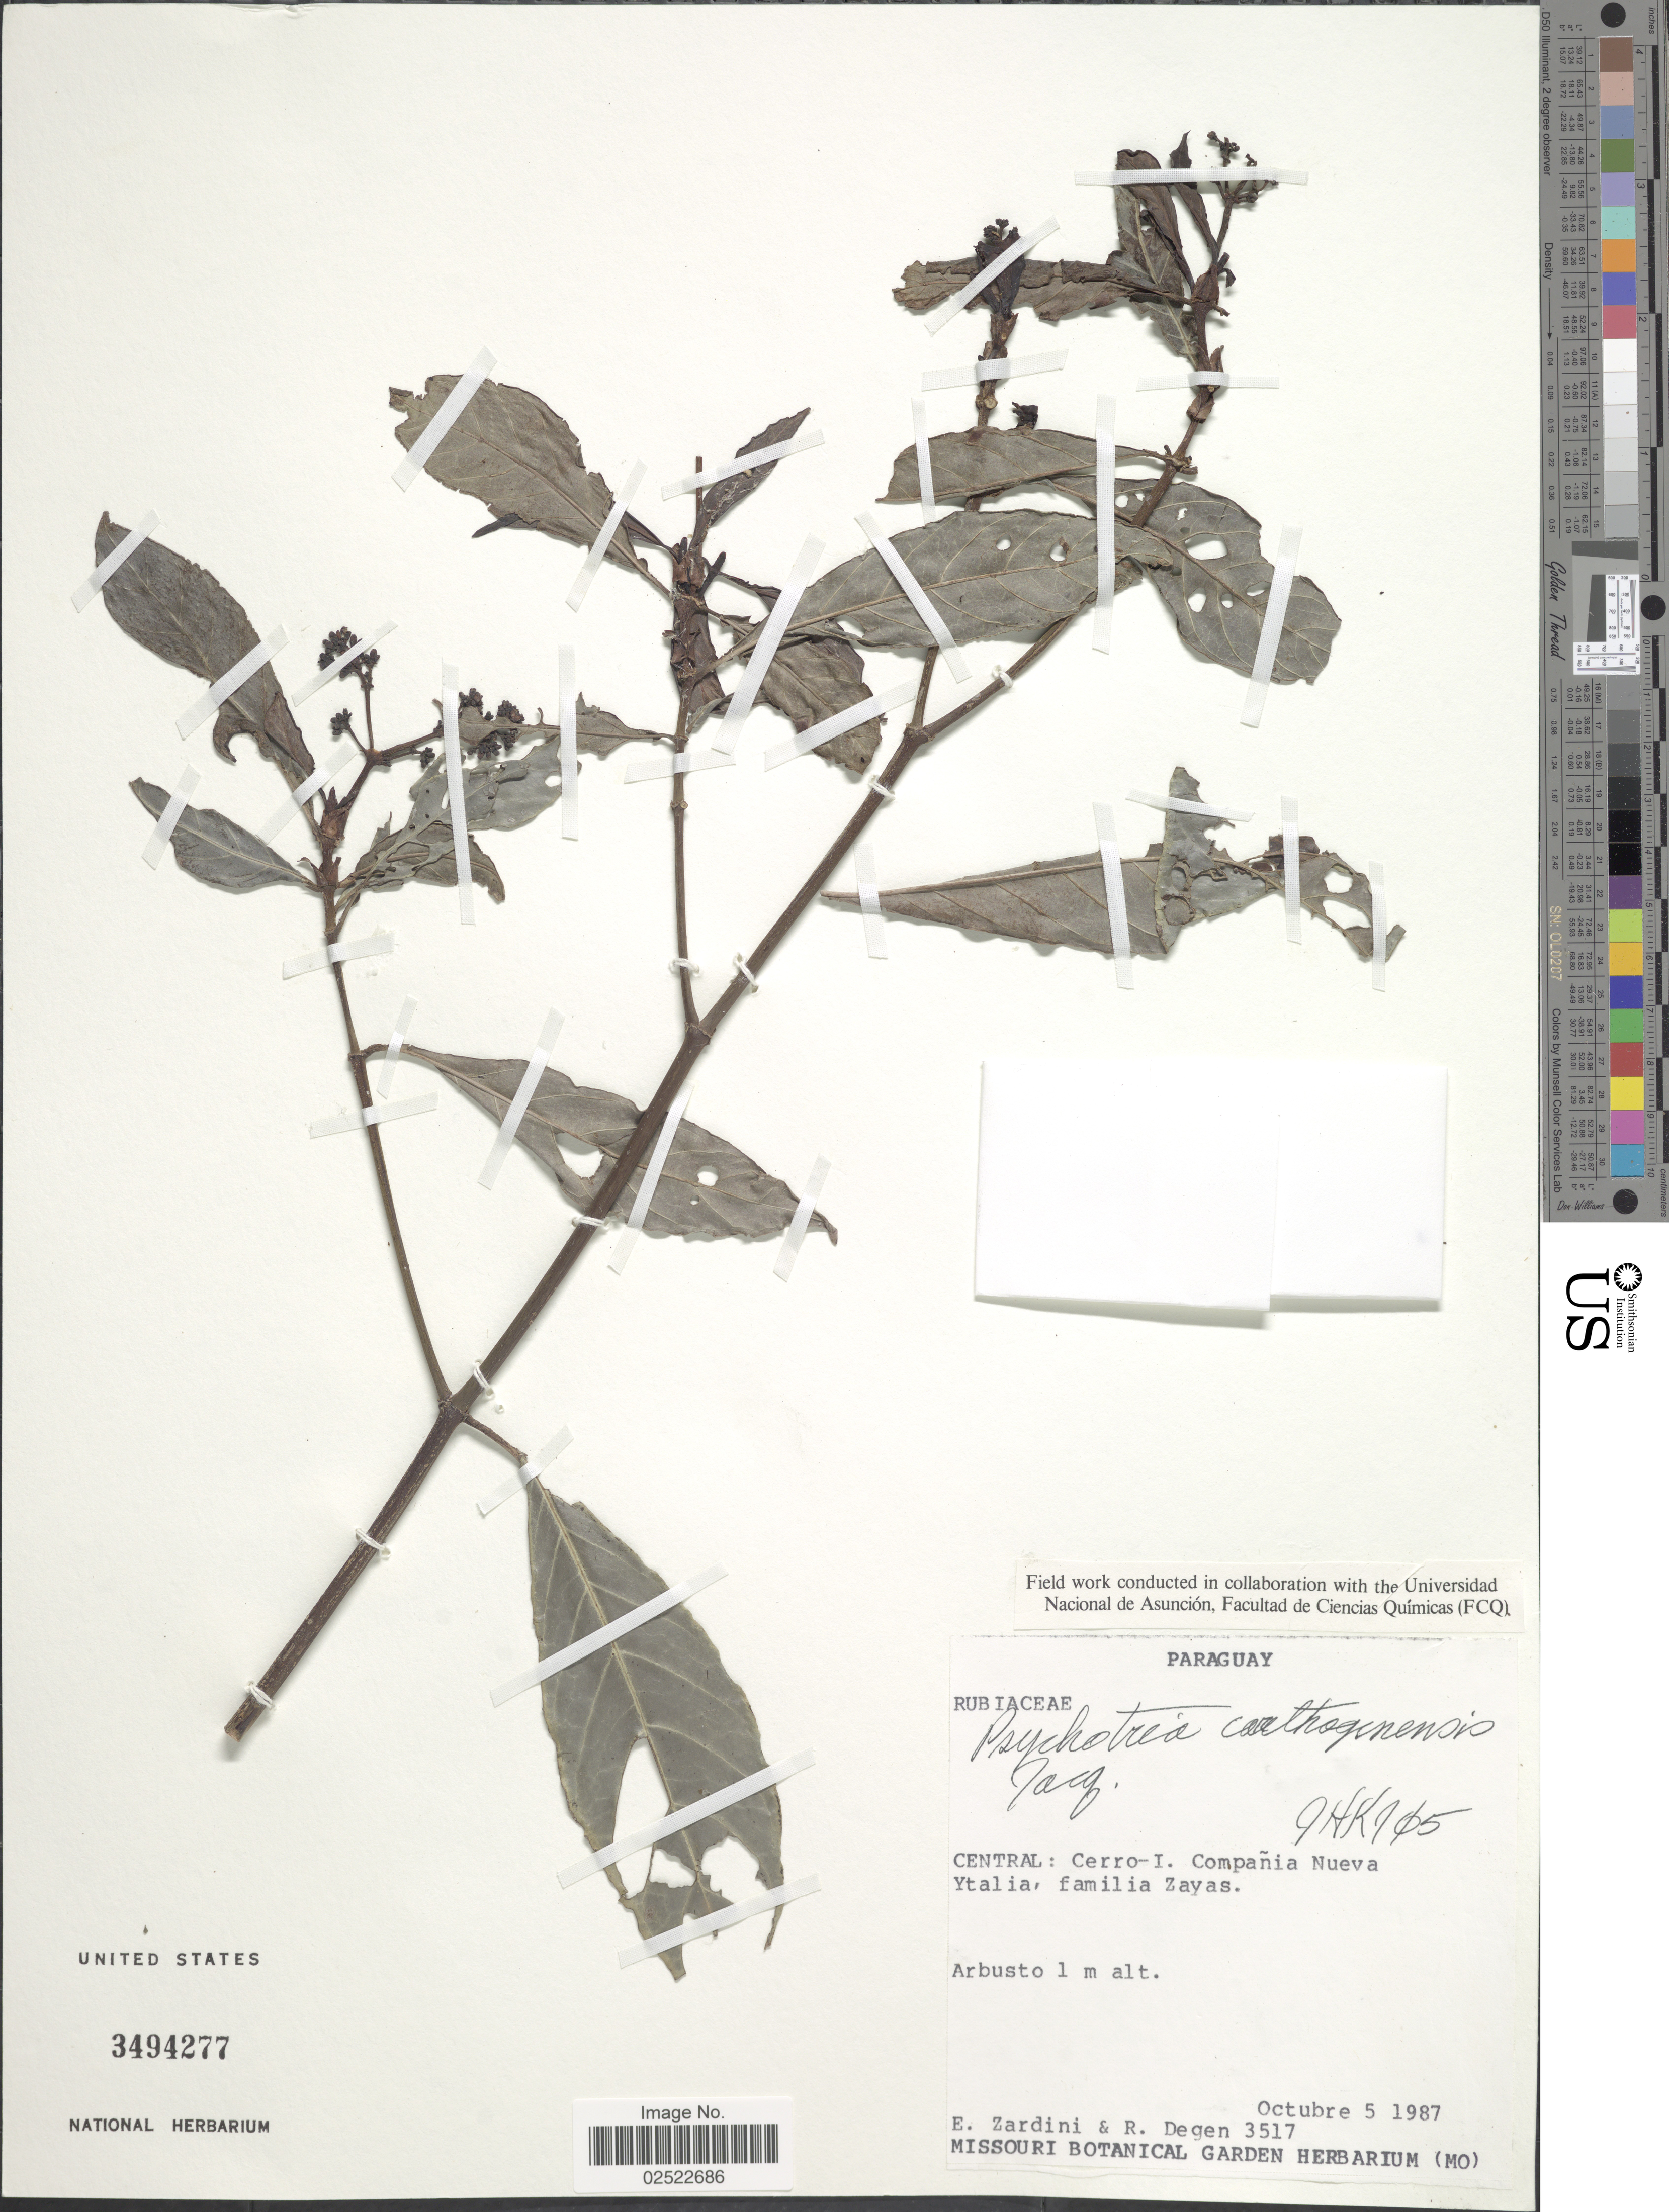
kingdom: Plantae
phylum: Tracheophyta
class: Magnoliopsida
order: Gentianales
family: Rubiaceae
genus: Psychotria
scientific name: Psychotria carthagenensis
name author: Jacq.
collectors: E. M. Zardini & R. Degen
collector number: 3517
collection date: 1987-10-05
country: Paraguay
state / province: Central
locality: Cerro-I. Compañia Nueva Ytalia, familia Zayas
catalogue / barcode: US 3494277